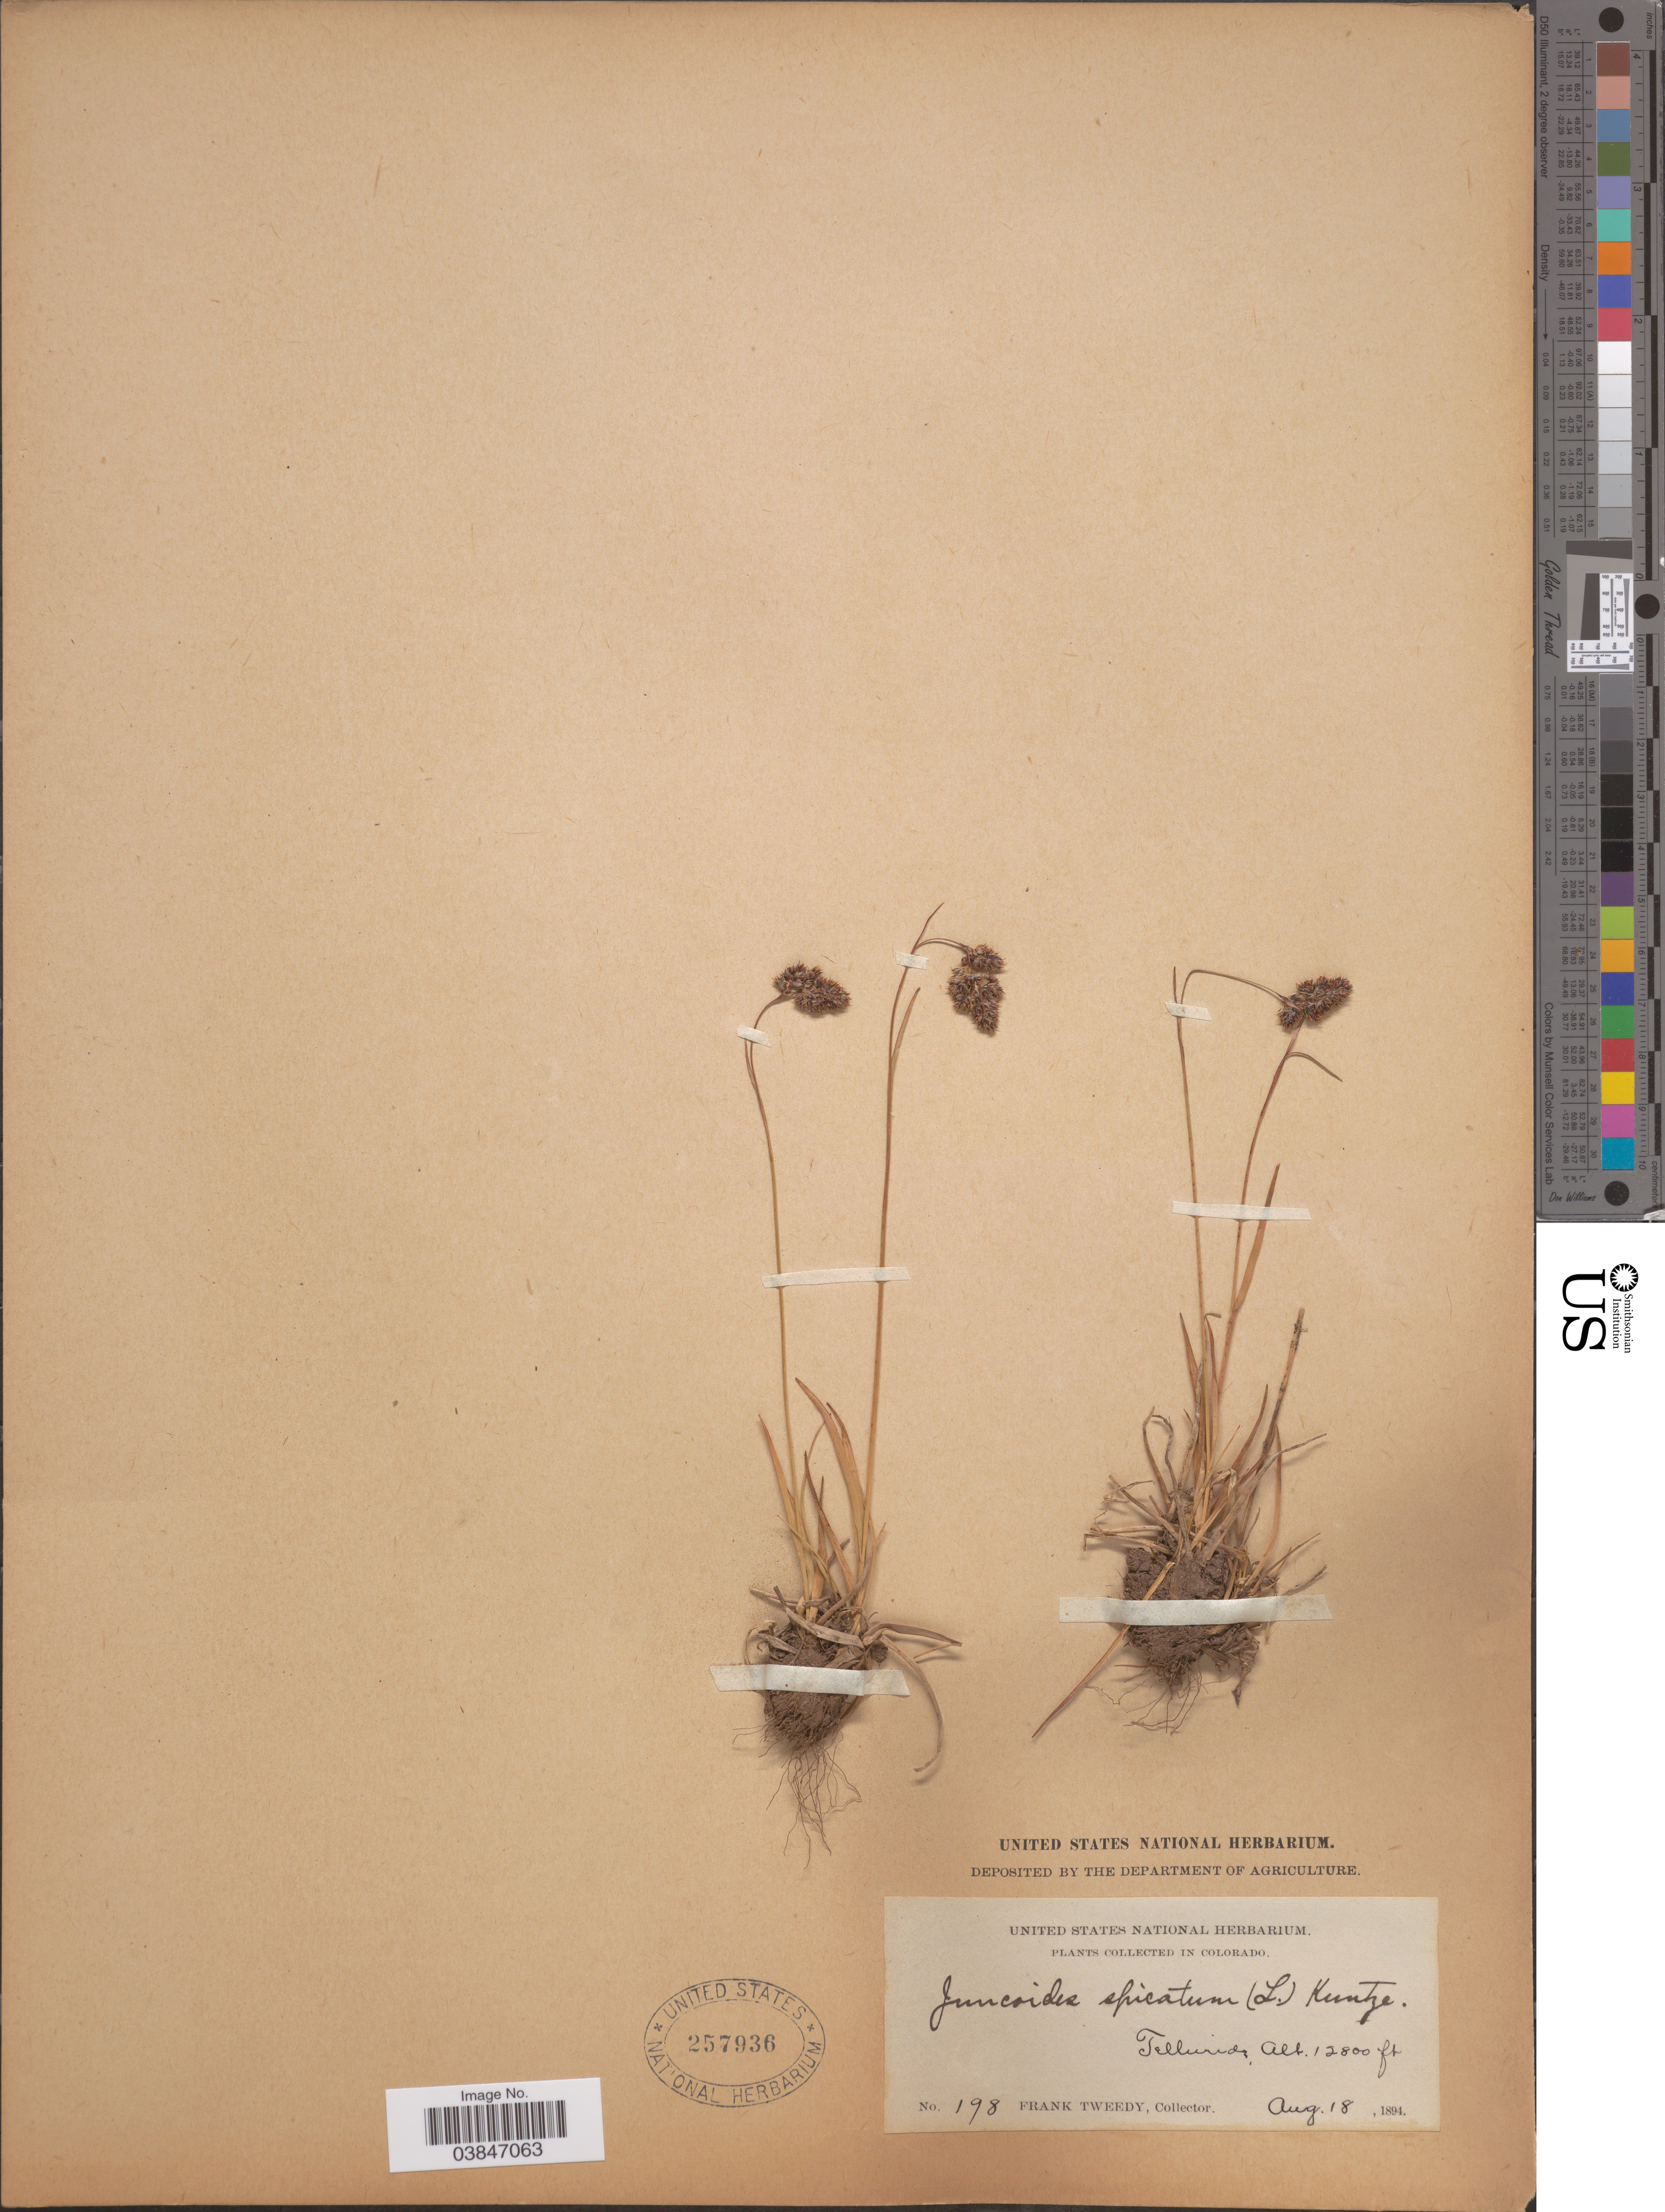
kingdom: Plantae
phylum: Tracheophyta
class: Liliopsida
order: Poales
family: Juncaceae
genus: Luzula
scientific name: Luzula spicata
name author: (L.) DC.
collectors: F. Tweedy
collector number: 198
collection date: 1894-08-18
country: United States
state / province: Colorado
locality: Telluride.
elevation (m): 3901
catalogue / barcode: US 257936